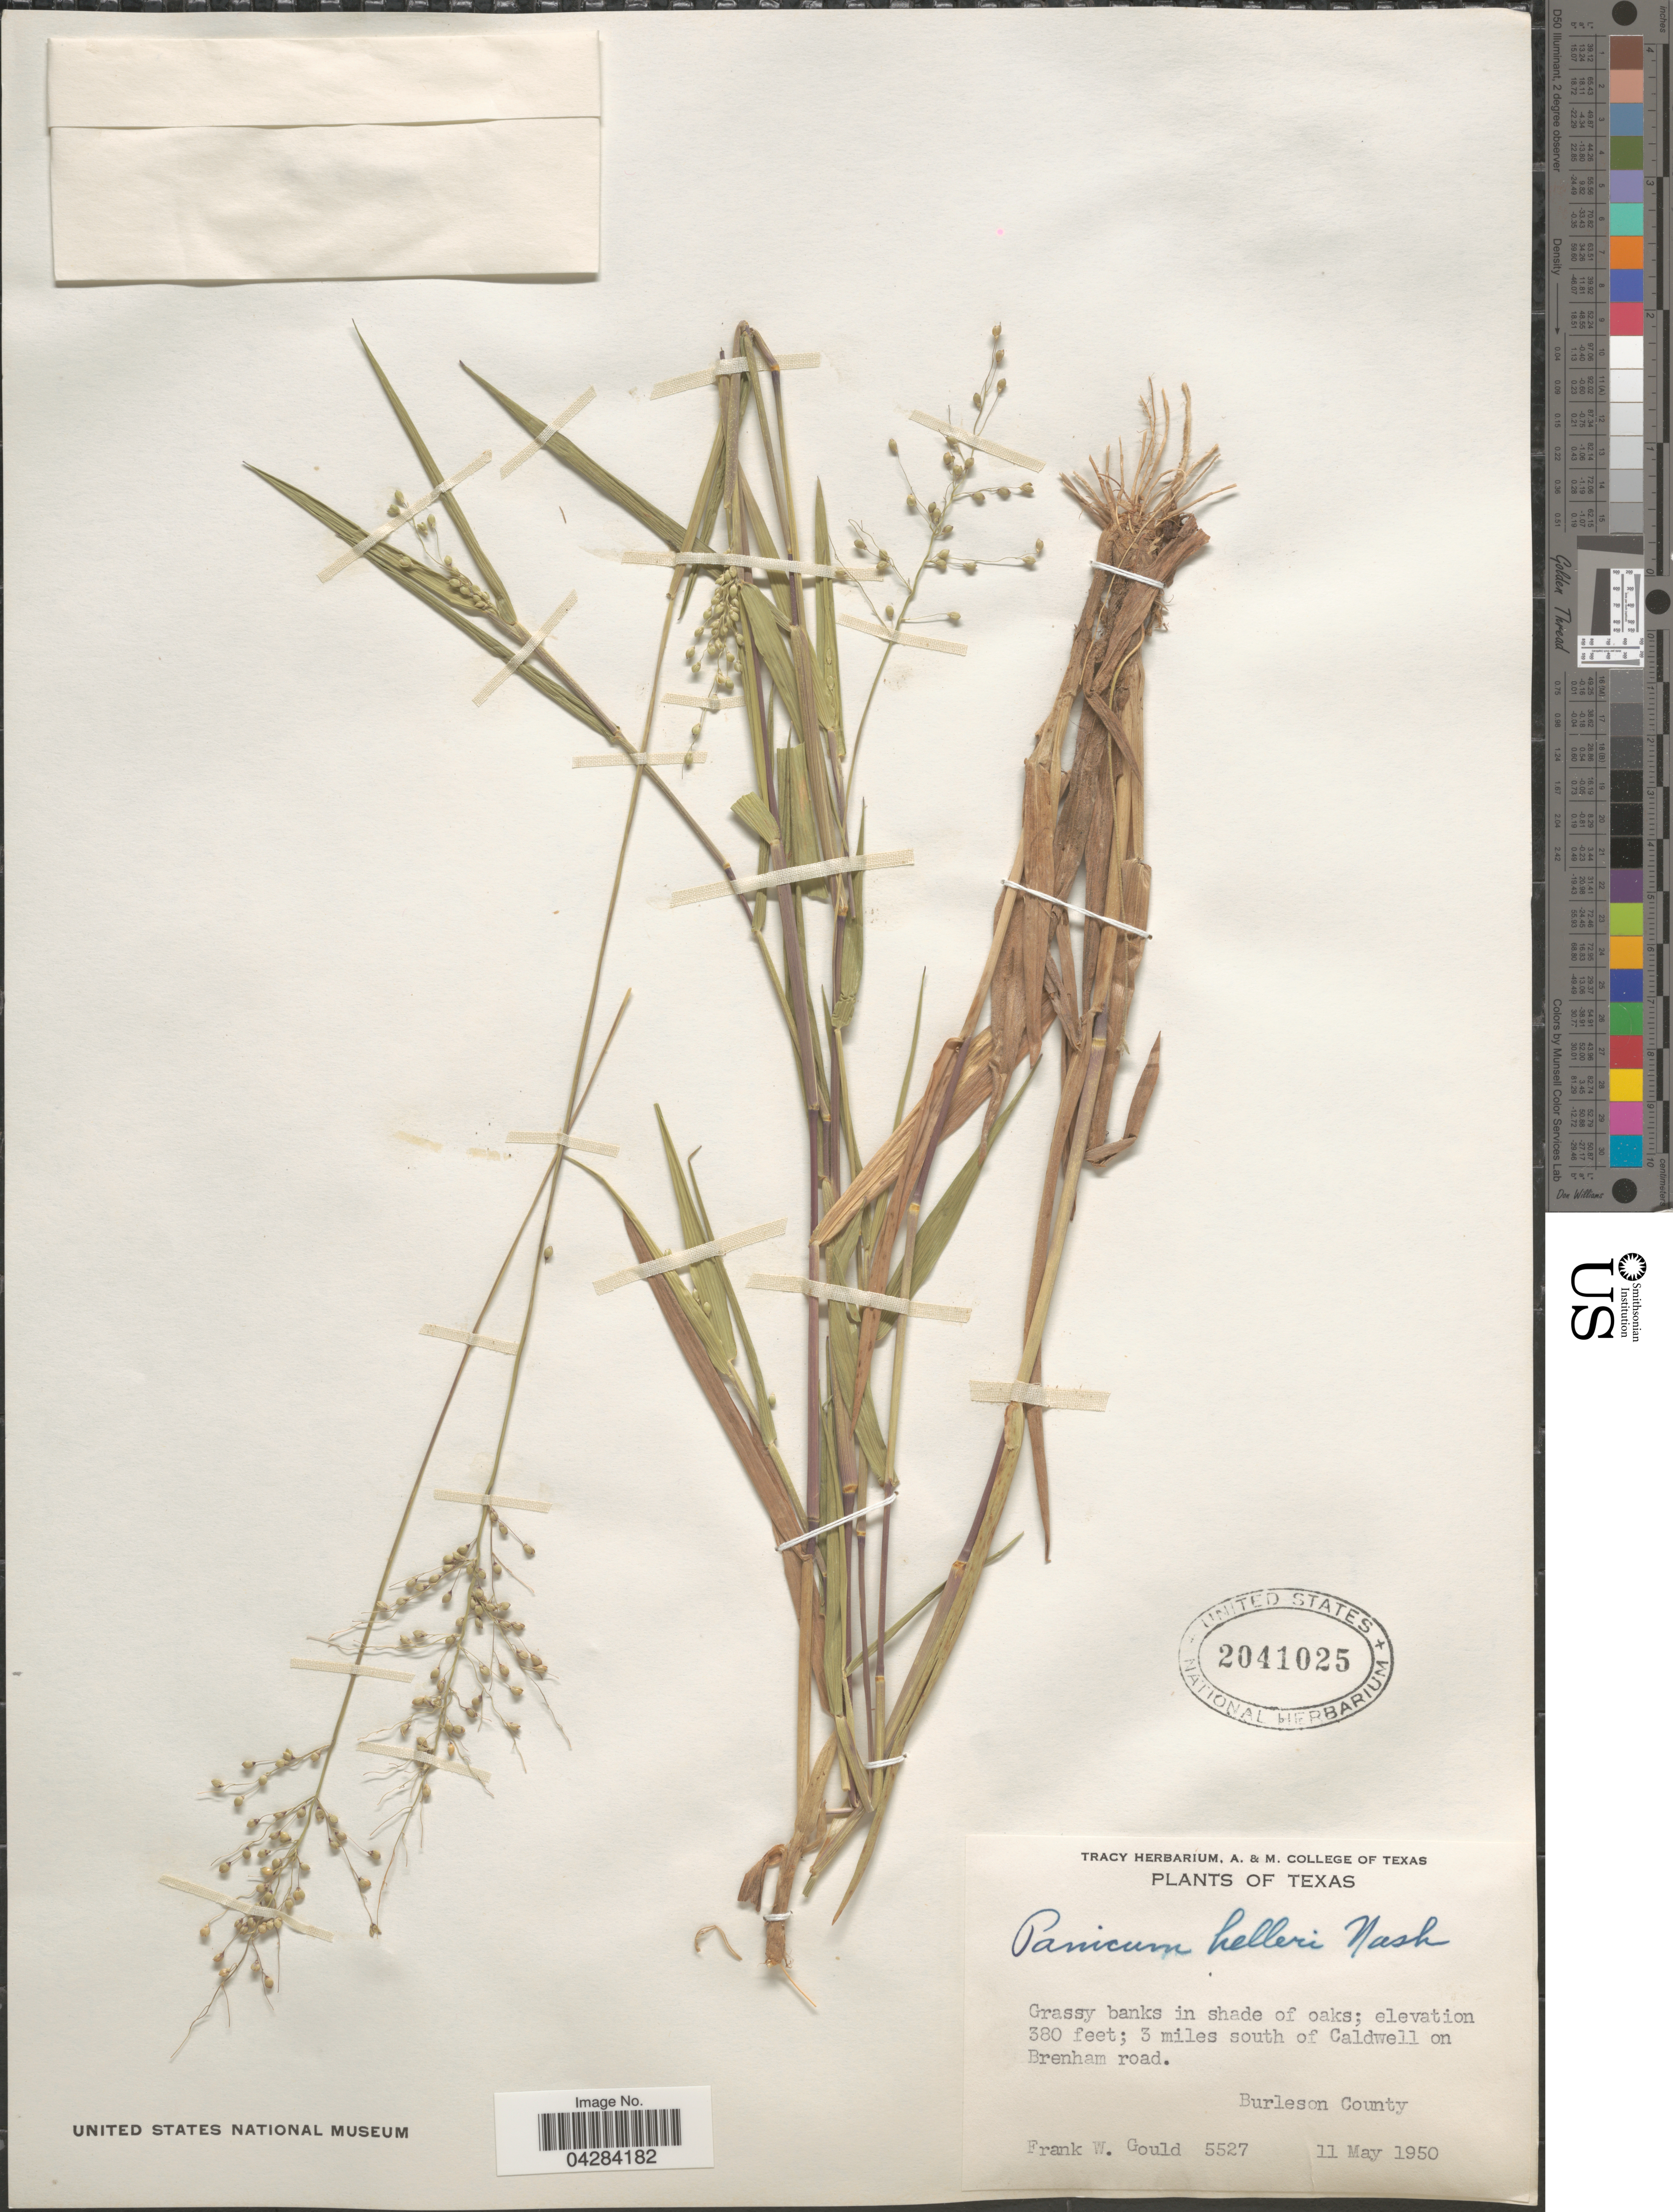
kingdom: Plantae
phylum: Tracheophyta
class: Liliopsida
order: Poales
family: Poaceae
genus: Dichanthelium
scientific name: Dichanthelium oligosanthes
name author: (Schult.) Gould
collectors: F. W. Gould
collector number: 5527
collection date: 1950-05-11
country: United States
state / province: Texas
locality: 3 miles south of Caldwell on Brenham road. Burleson County.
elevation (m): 116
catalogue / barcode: US 2041025